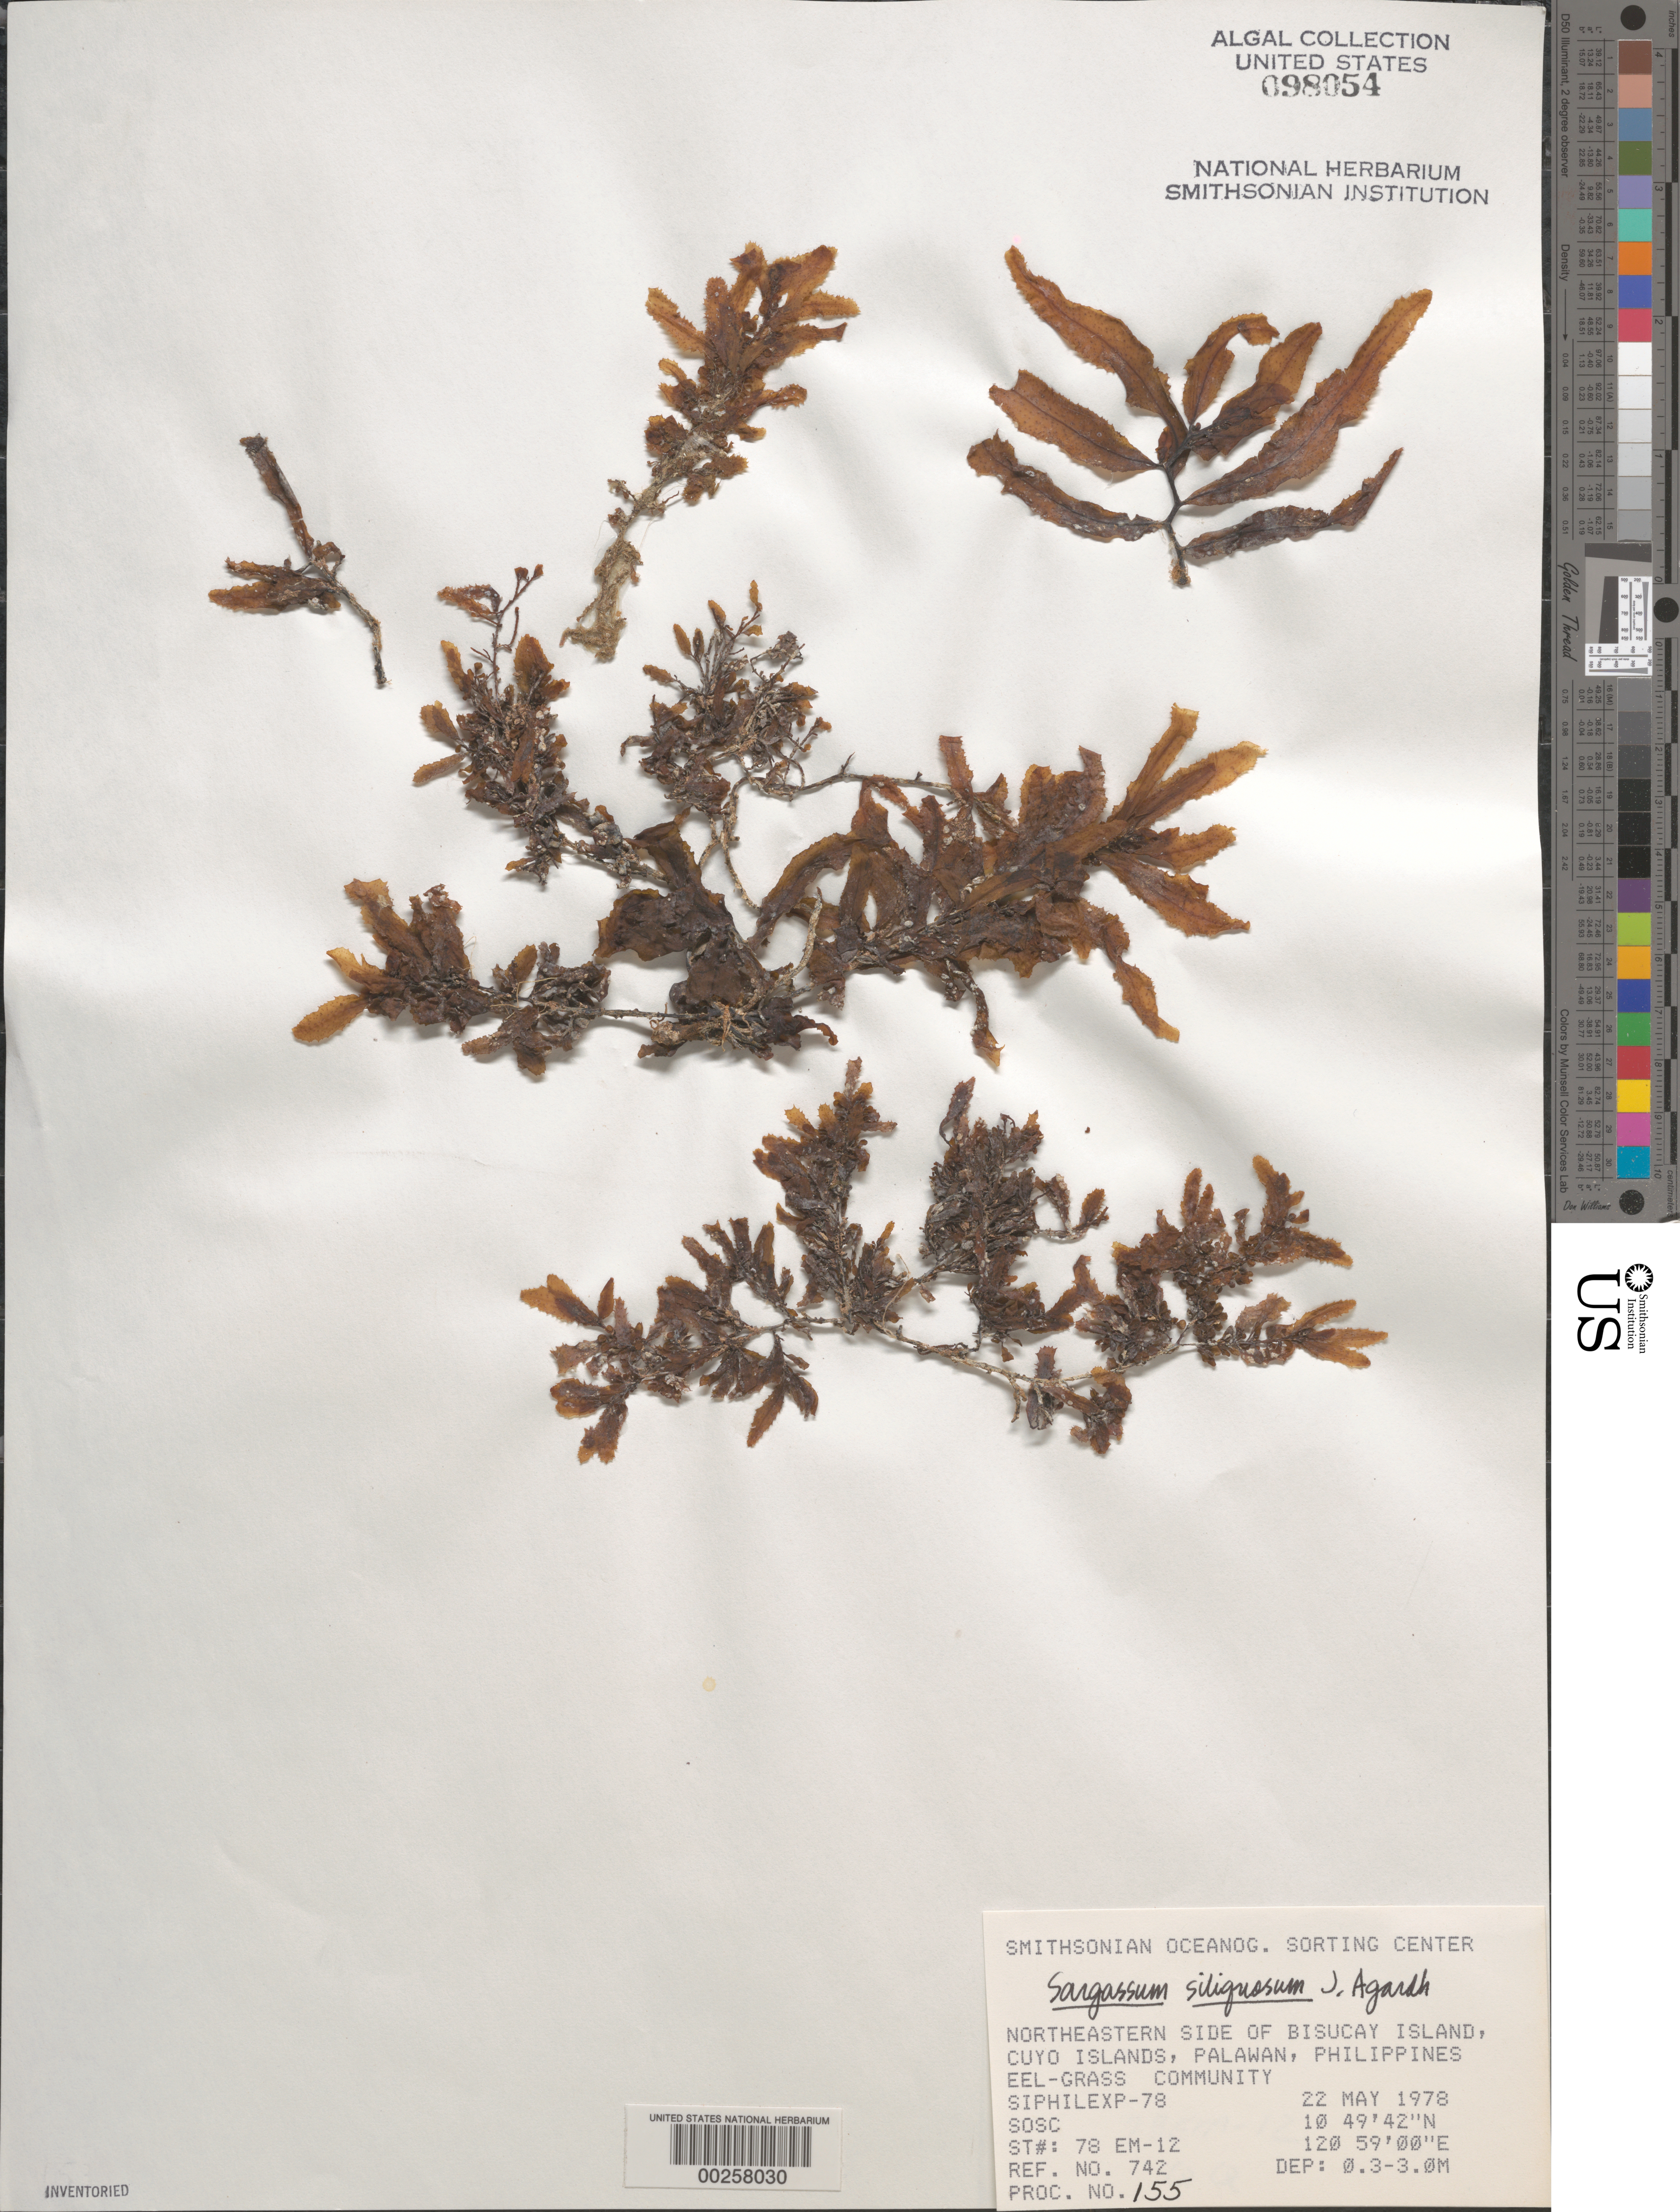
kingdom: Chromista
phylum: Ochrophyta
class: Phaeophyceae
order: Fucales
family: Sargassaceae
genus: Sargassum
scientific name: Sargassum siliquosum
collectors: SOSC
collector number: Station 78 Em-12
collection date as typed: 22 May 1978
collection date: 1978-05-22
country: Philippines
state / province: Mimaropa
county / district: Palawan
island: Bisucay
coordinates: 10 49' 42" N, 120 59' 00" E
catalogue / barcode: US 98054